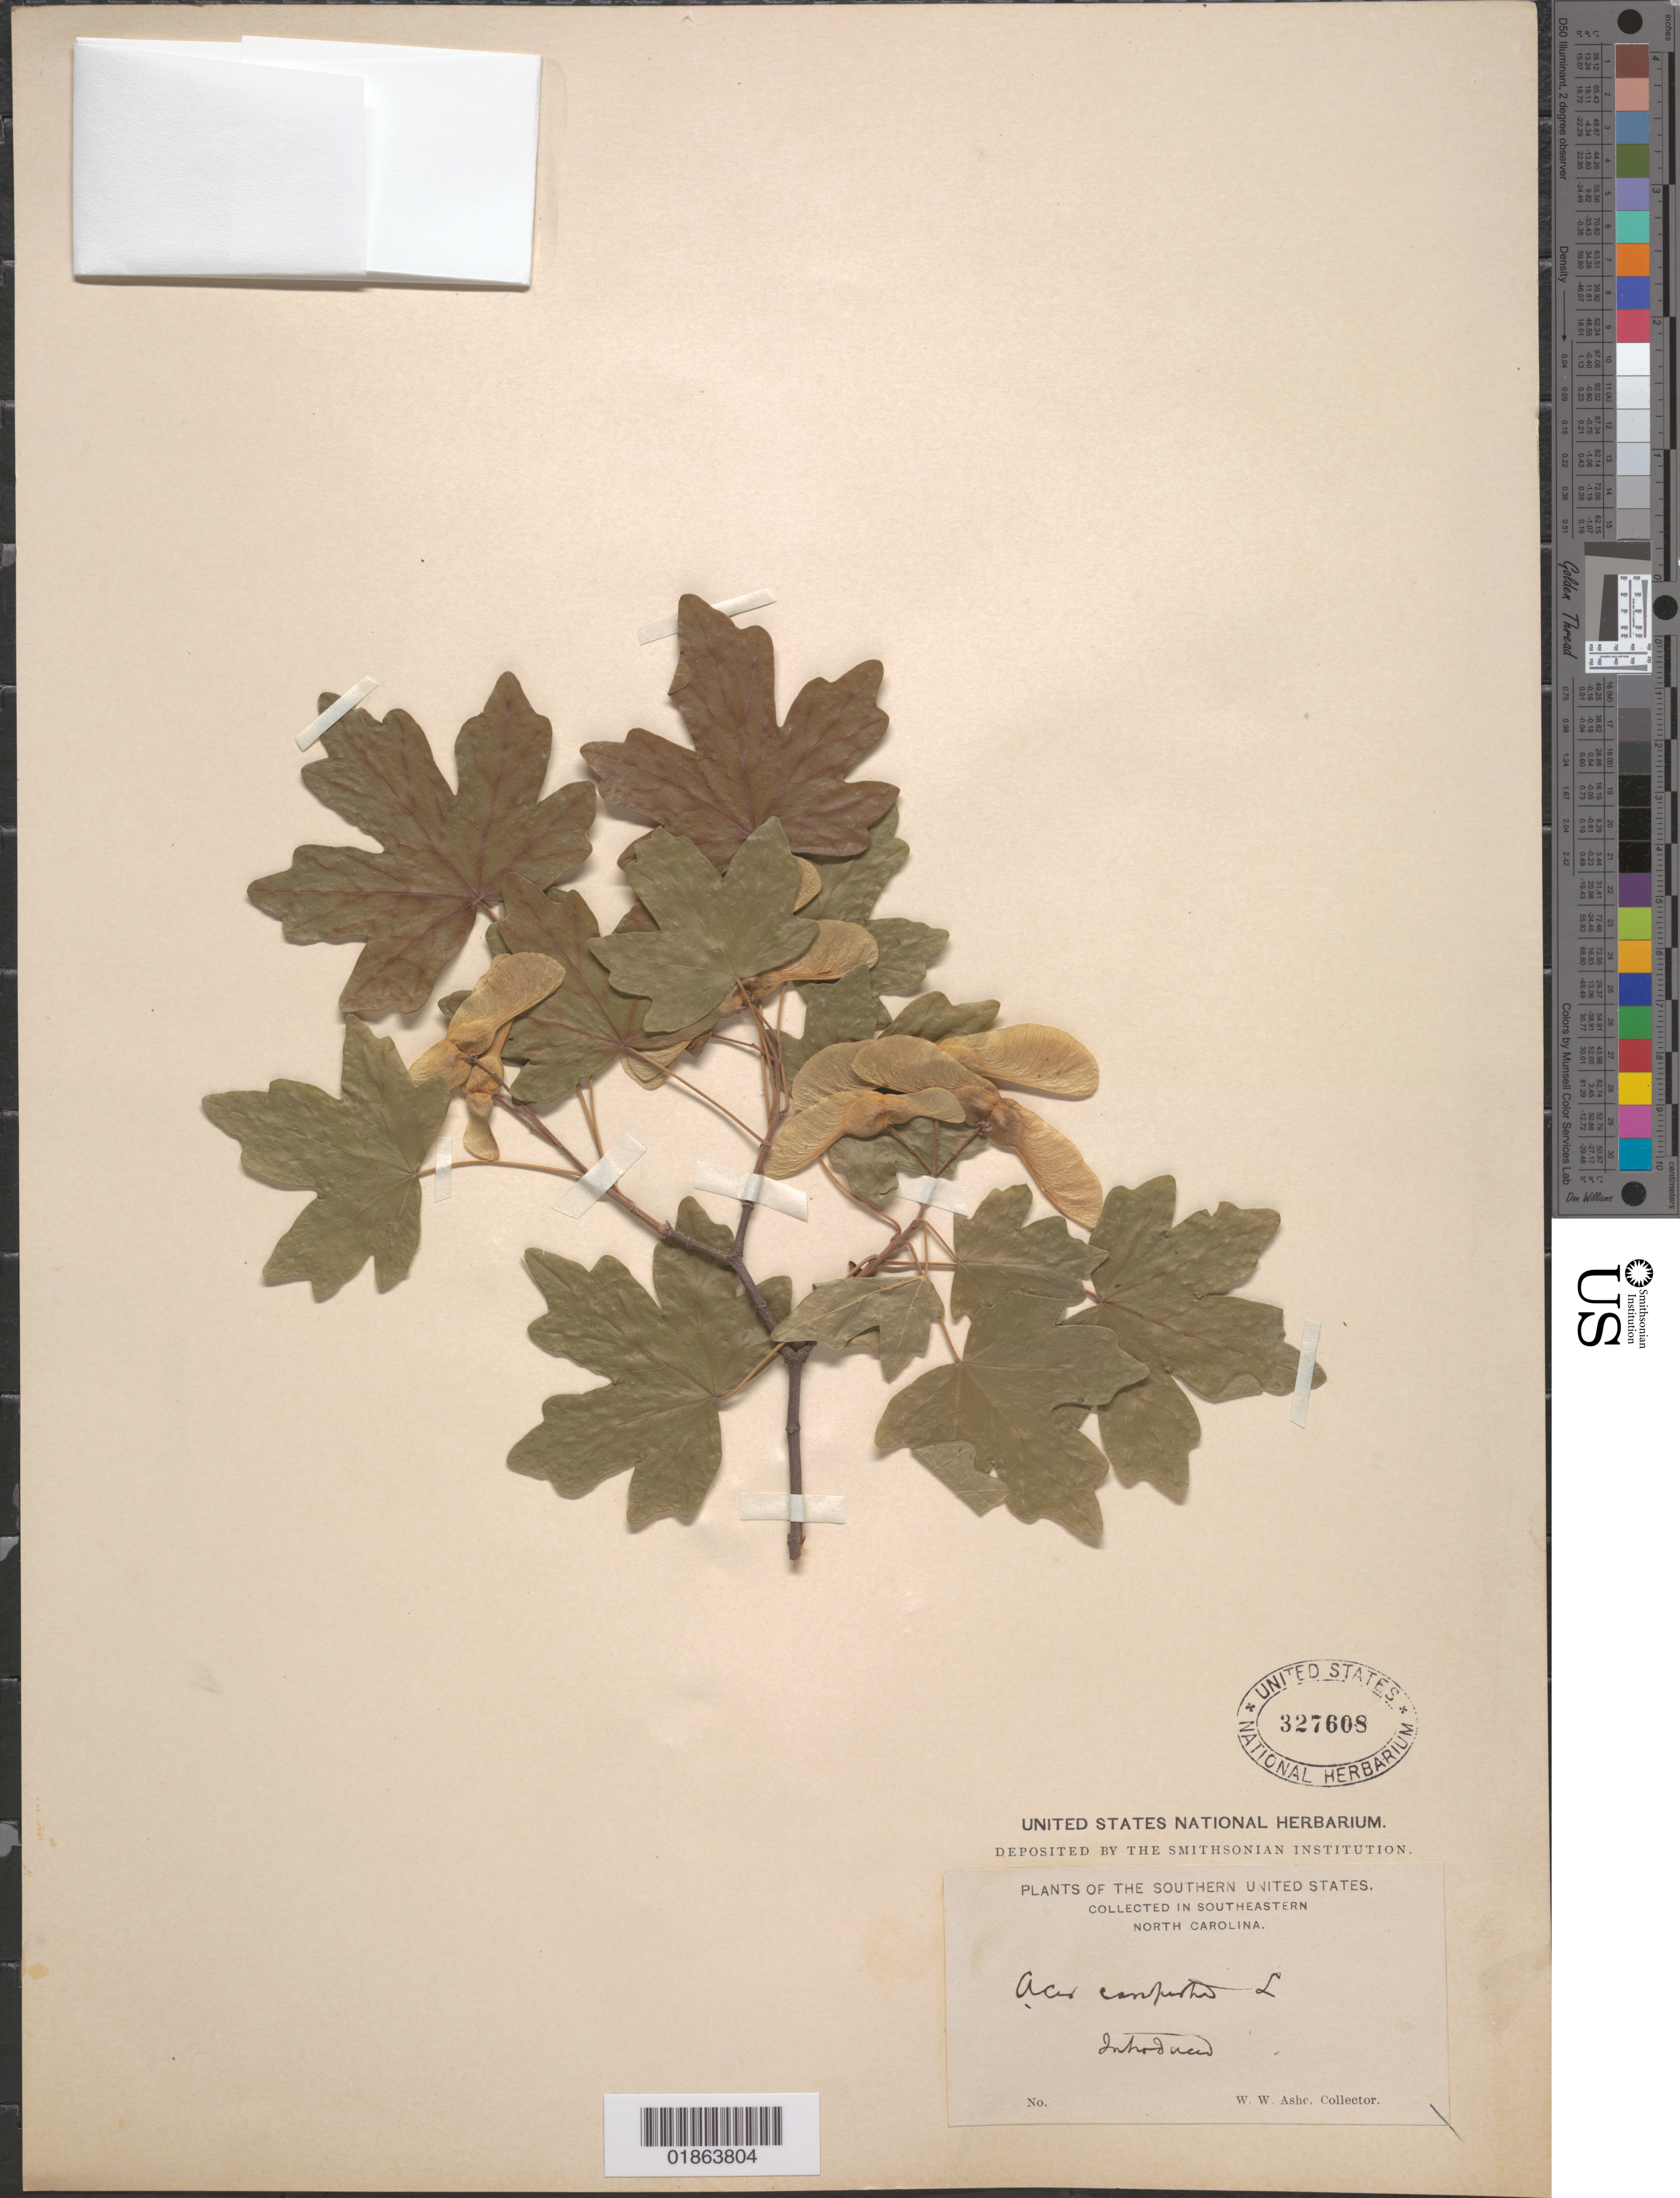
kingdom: Plantae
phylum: Tracheophyta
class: Magnoliopsida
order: Sapindales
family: Sapindaceae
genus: Acer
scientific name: Acer campestre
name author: L.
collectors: W. W. Ashe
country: United States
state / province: North Carolina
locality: Southeastern North Carolina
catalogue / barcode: US 327608